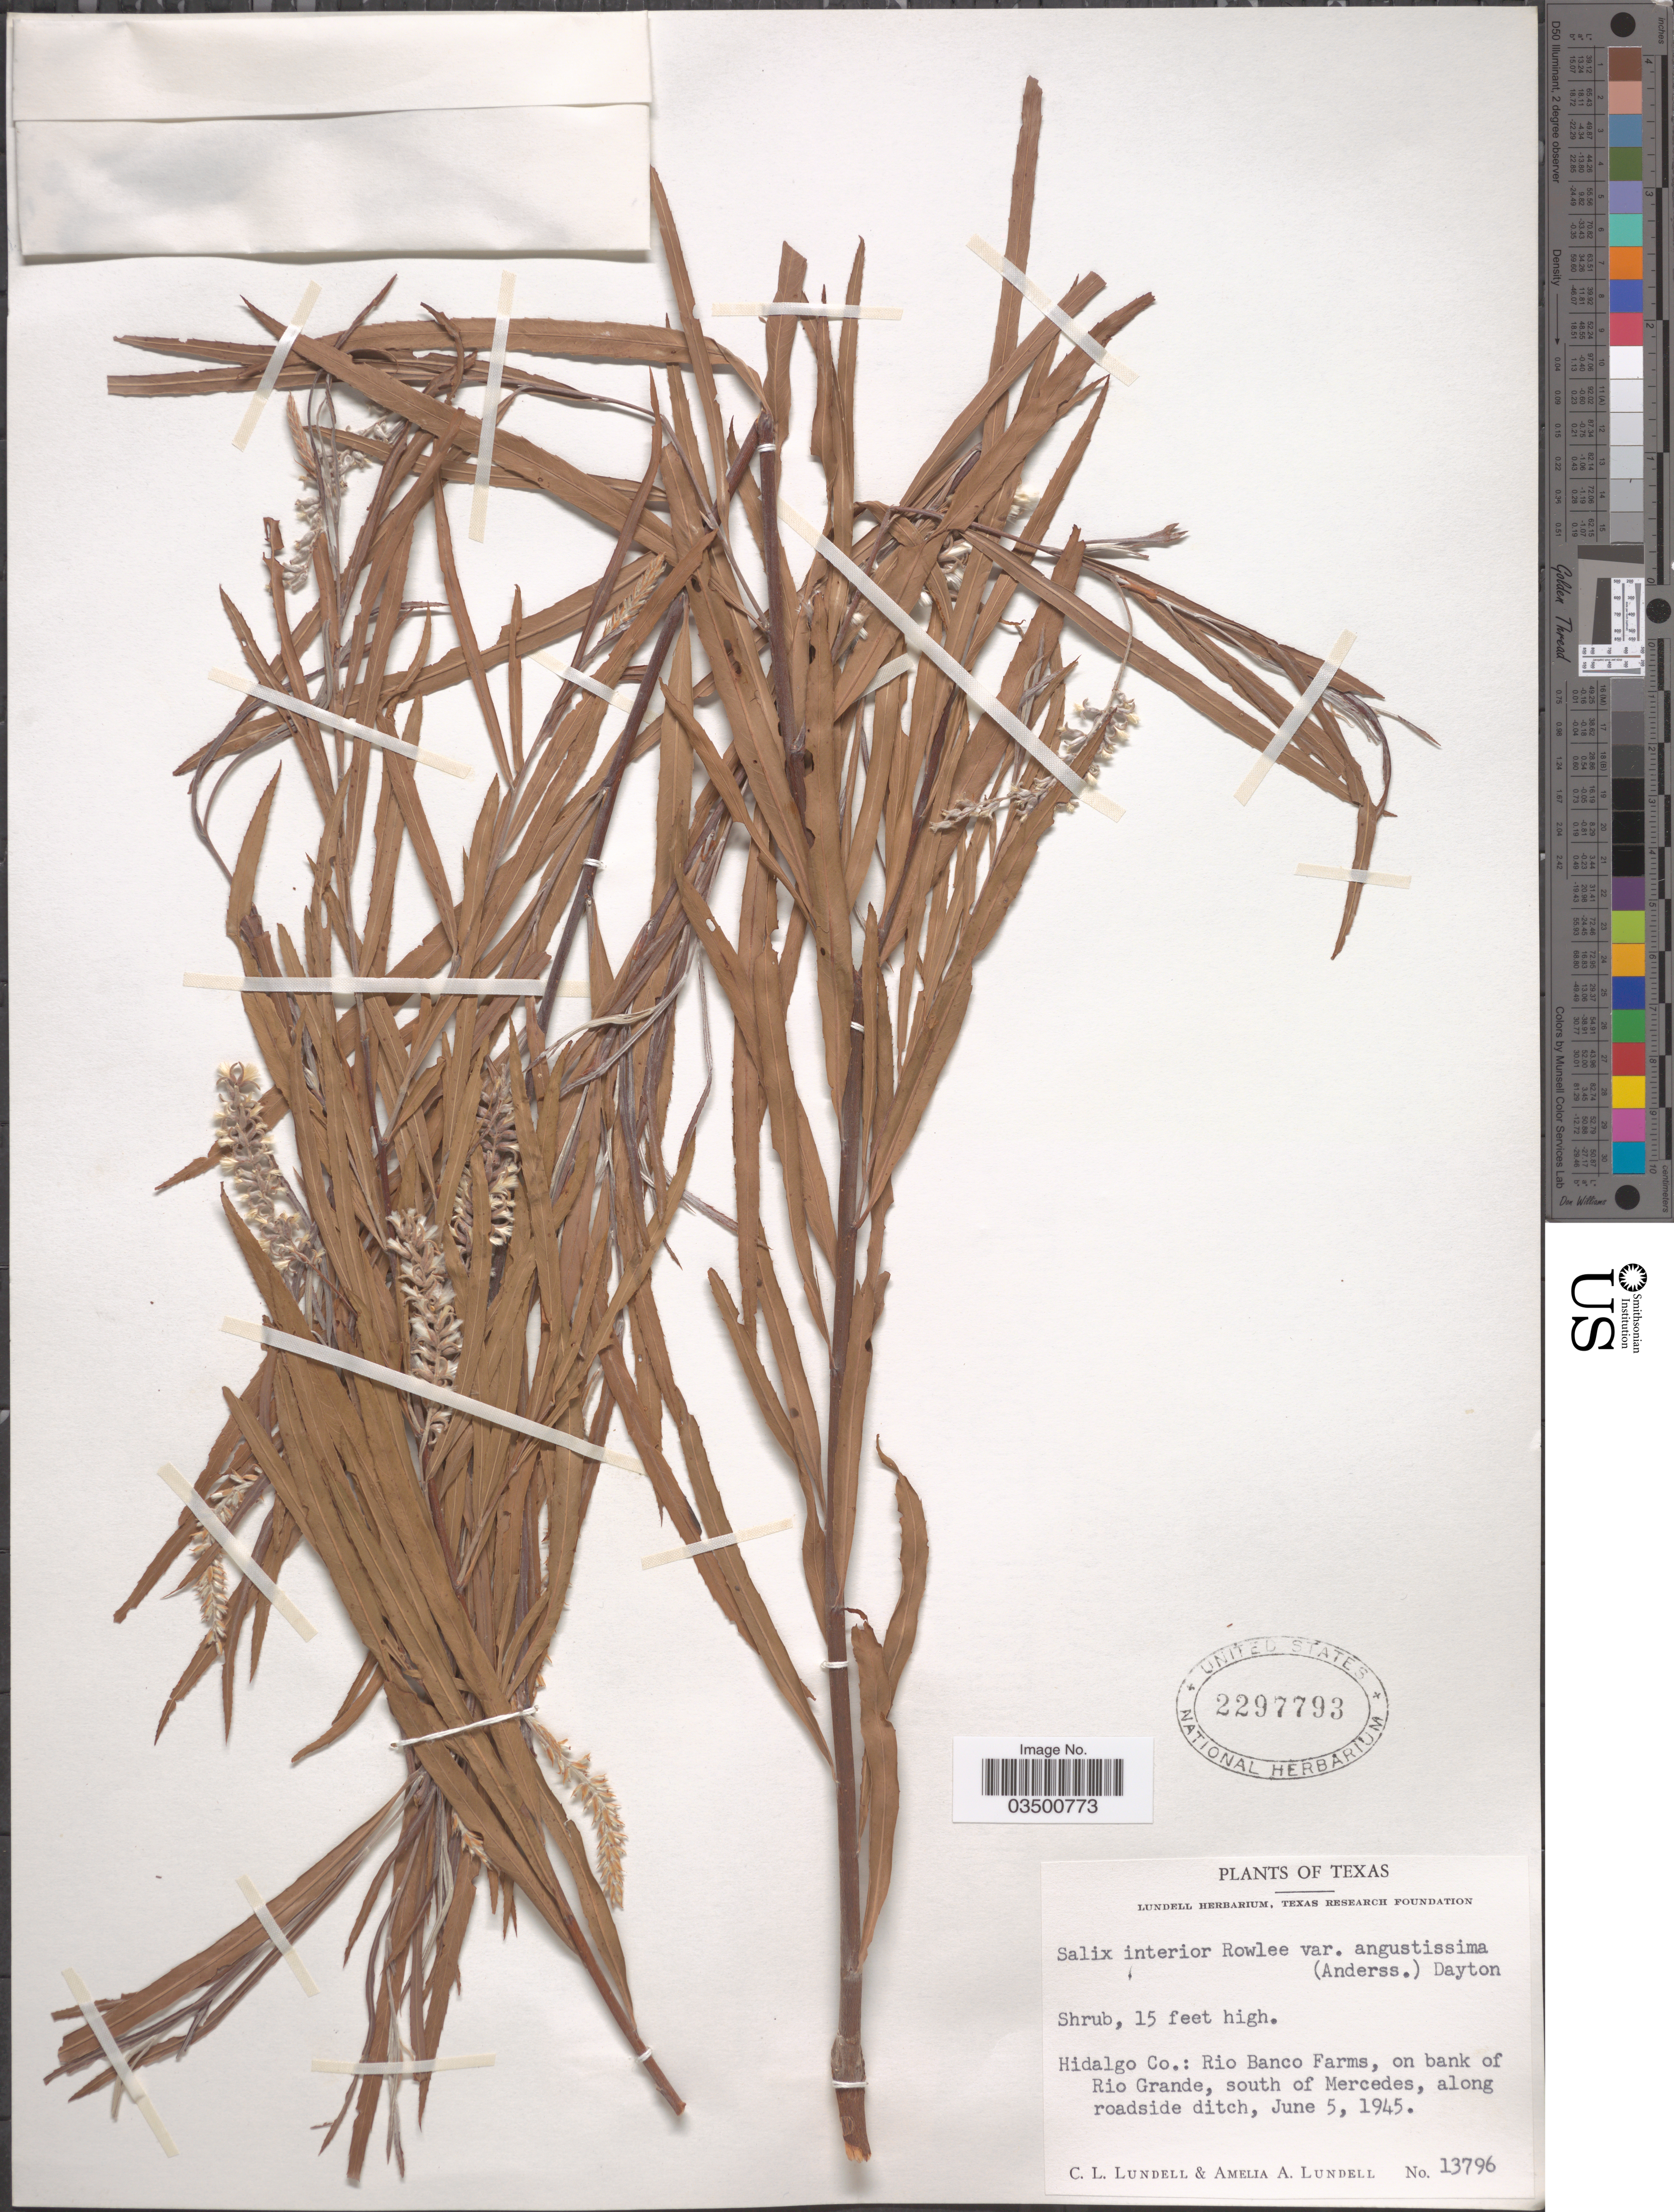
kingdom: Plantae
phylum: Tracheophyta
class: Magnoliopsida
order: Malpighiales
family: Salicaceae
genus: Salix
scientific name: Salix interior var. angustissima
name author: (Andersson) Dayton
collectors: C. L. Lundell & A. A. Lundell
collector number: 13796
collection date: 1945-06-05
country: United States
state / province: Texas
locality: Hidalgo Co.: Rio Banco Farms, on bank of Rio Grande, south of Mercedes, along roadside ditch.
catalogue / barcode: US 2297793